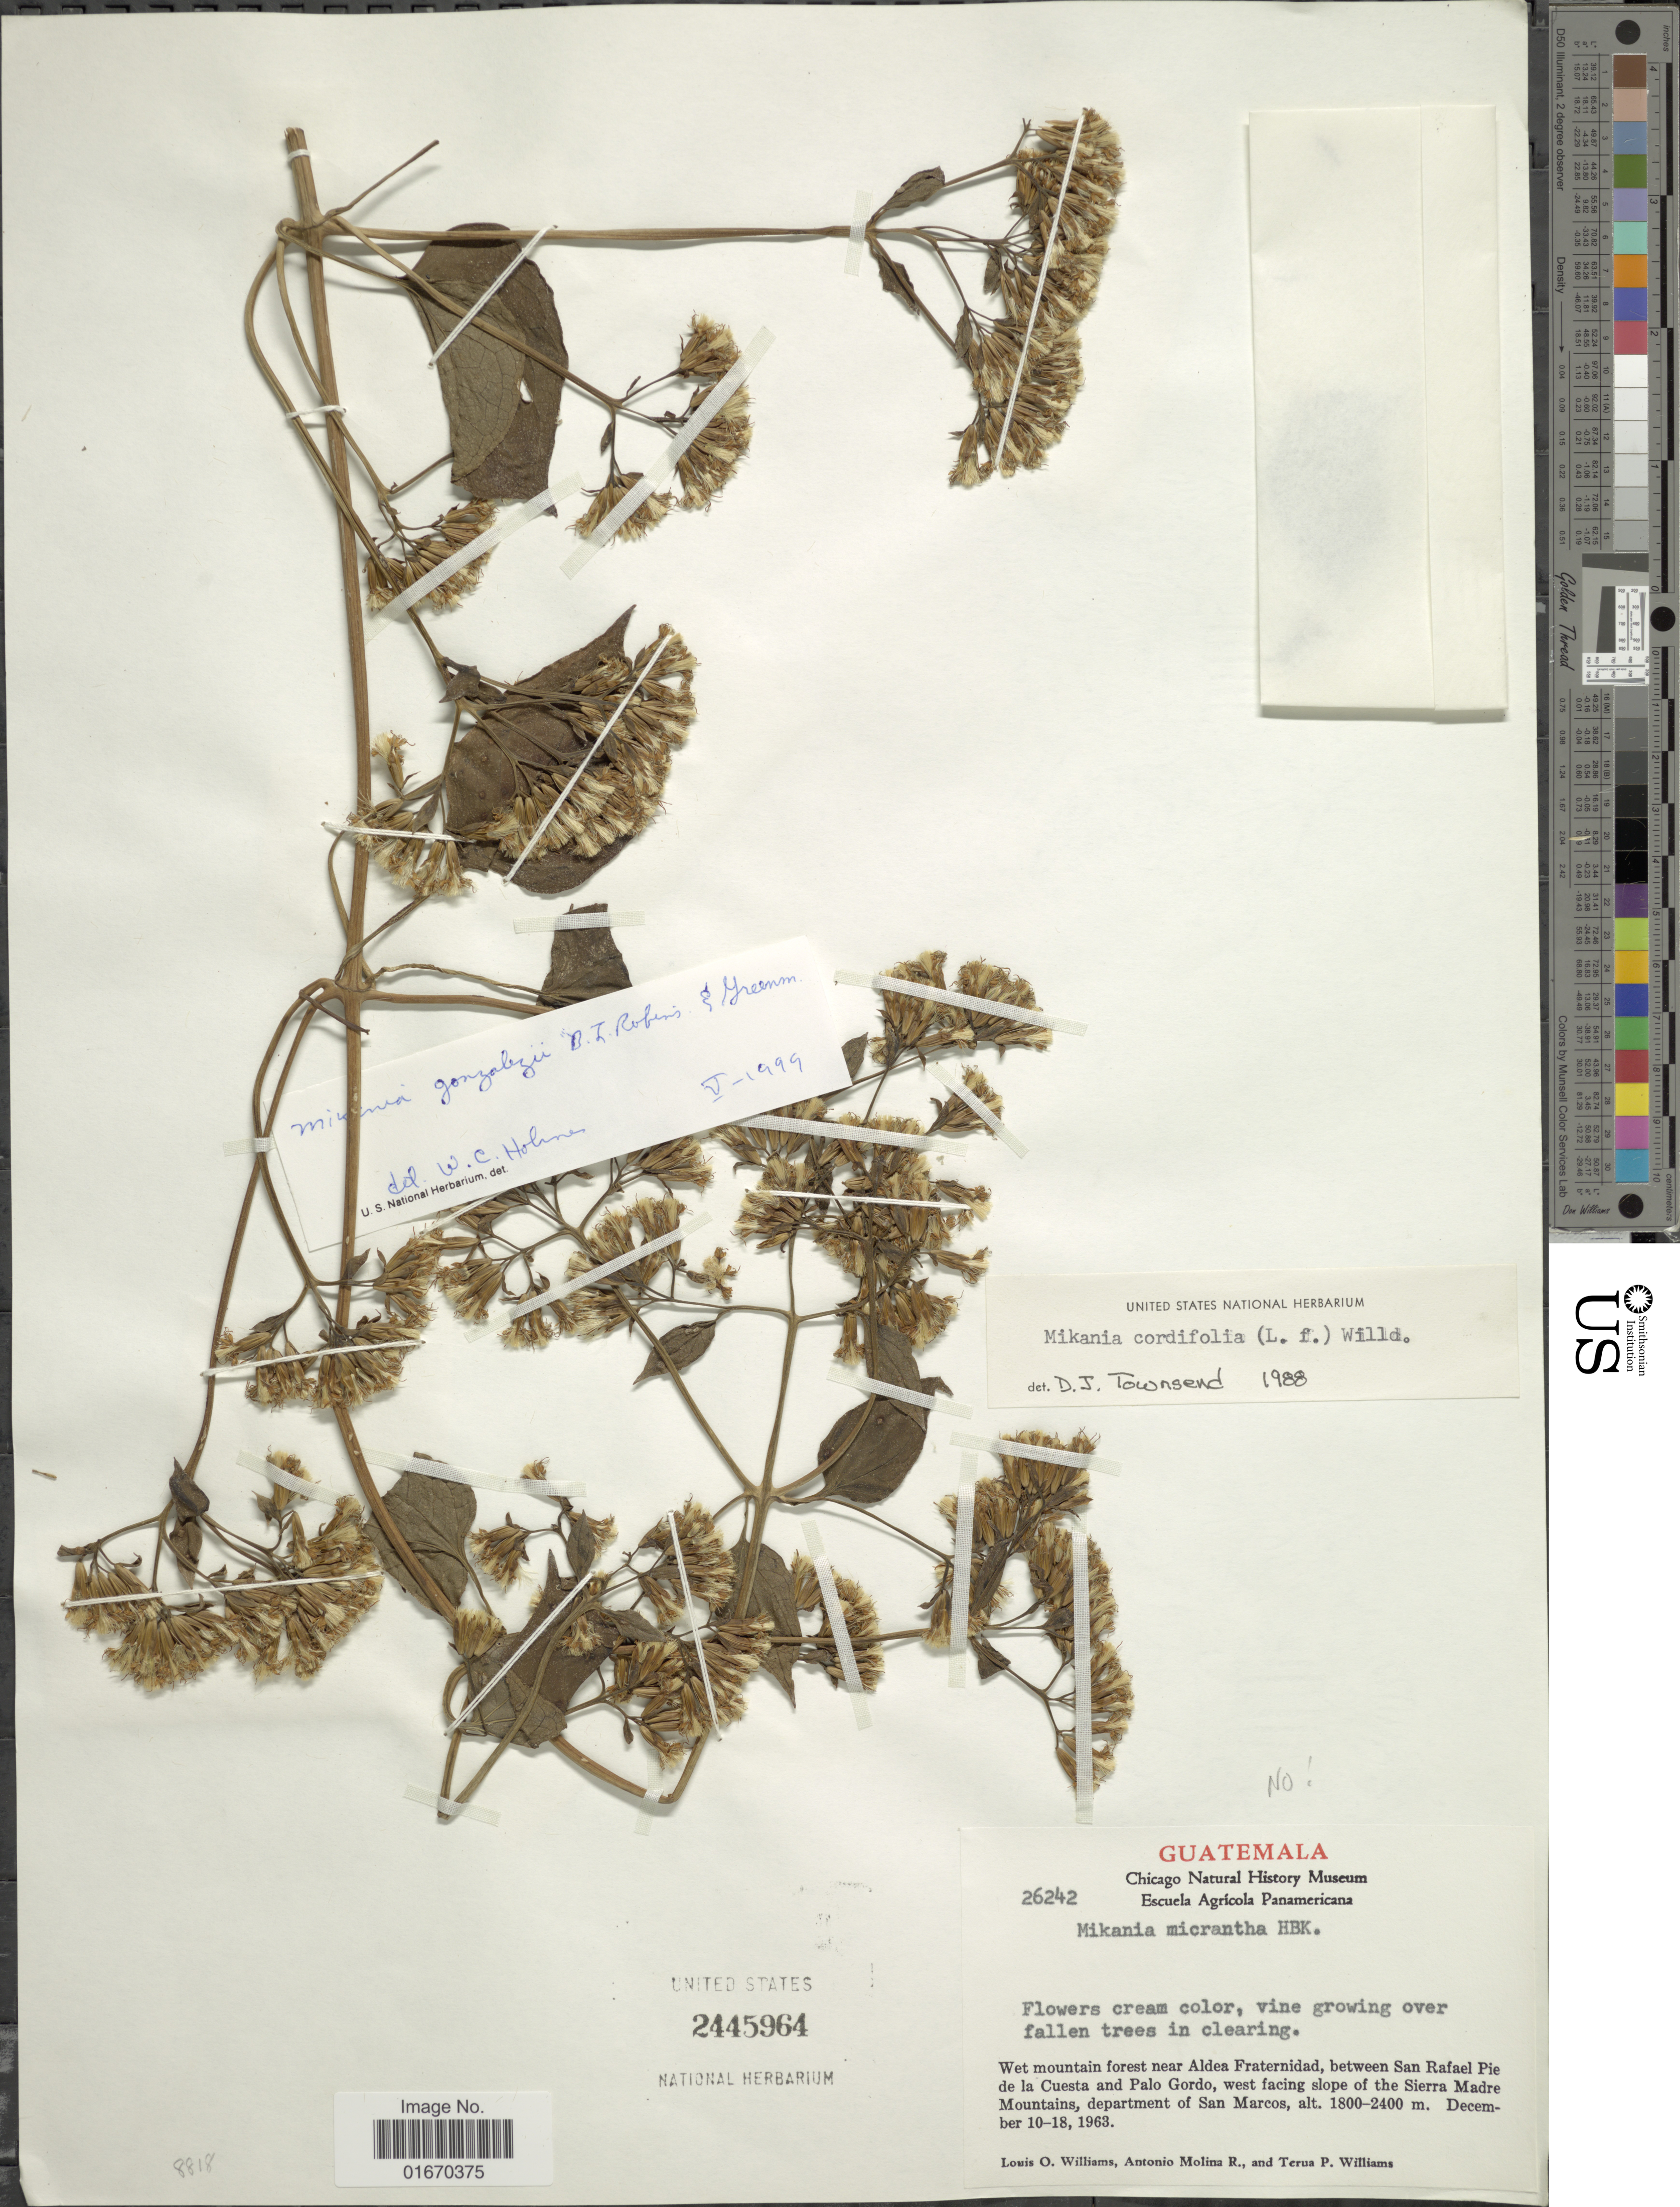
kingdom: Plantae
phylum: Tracheophyta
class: Magnoliopsida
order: Asterales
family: Asteraceae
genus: Mikania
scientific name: Mikania cordifolia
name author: Kunth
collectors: L. O. Williams, A. Molina R. & T. P. Williams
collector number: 26242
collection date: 1963-12-10/1963-12-18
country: Guatemala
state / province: San Marcos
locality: Near Aldea Fraternidad, between San Rafael Pie de la Cuesta and Palo Gordo, west facing slope of the Sierra Madre Mountains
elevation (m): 1800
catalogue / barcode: US 2445964